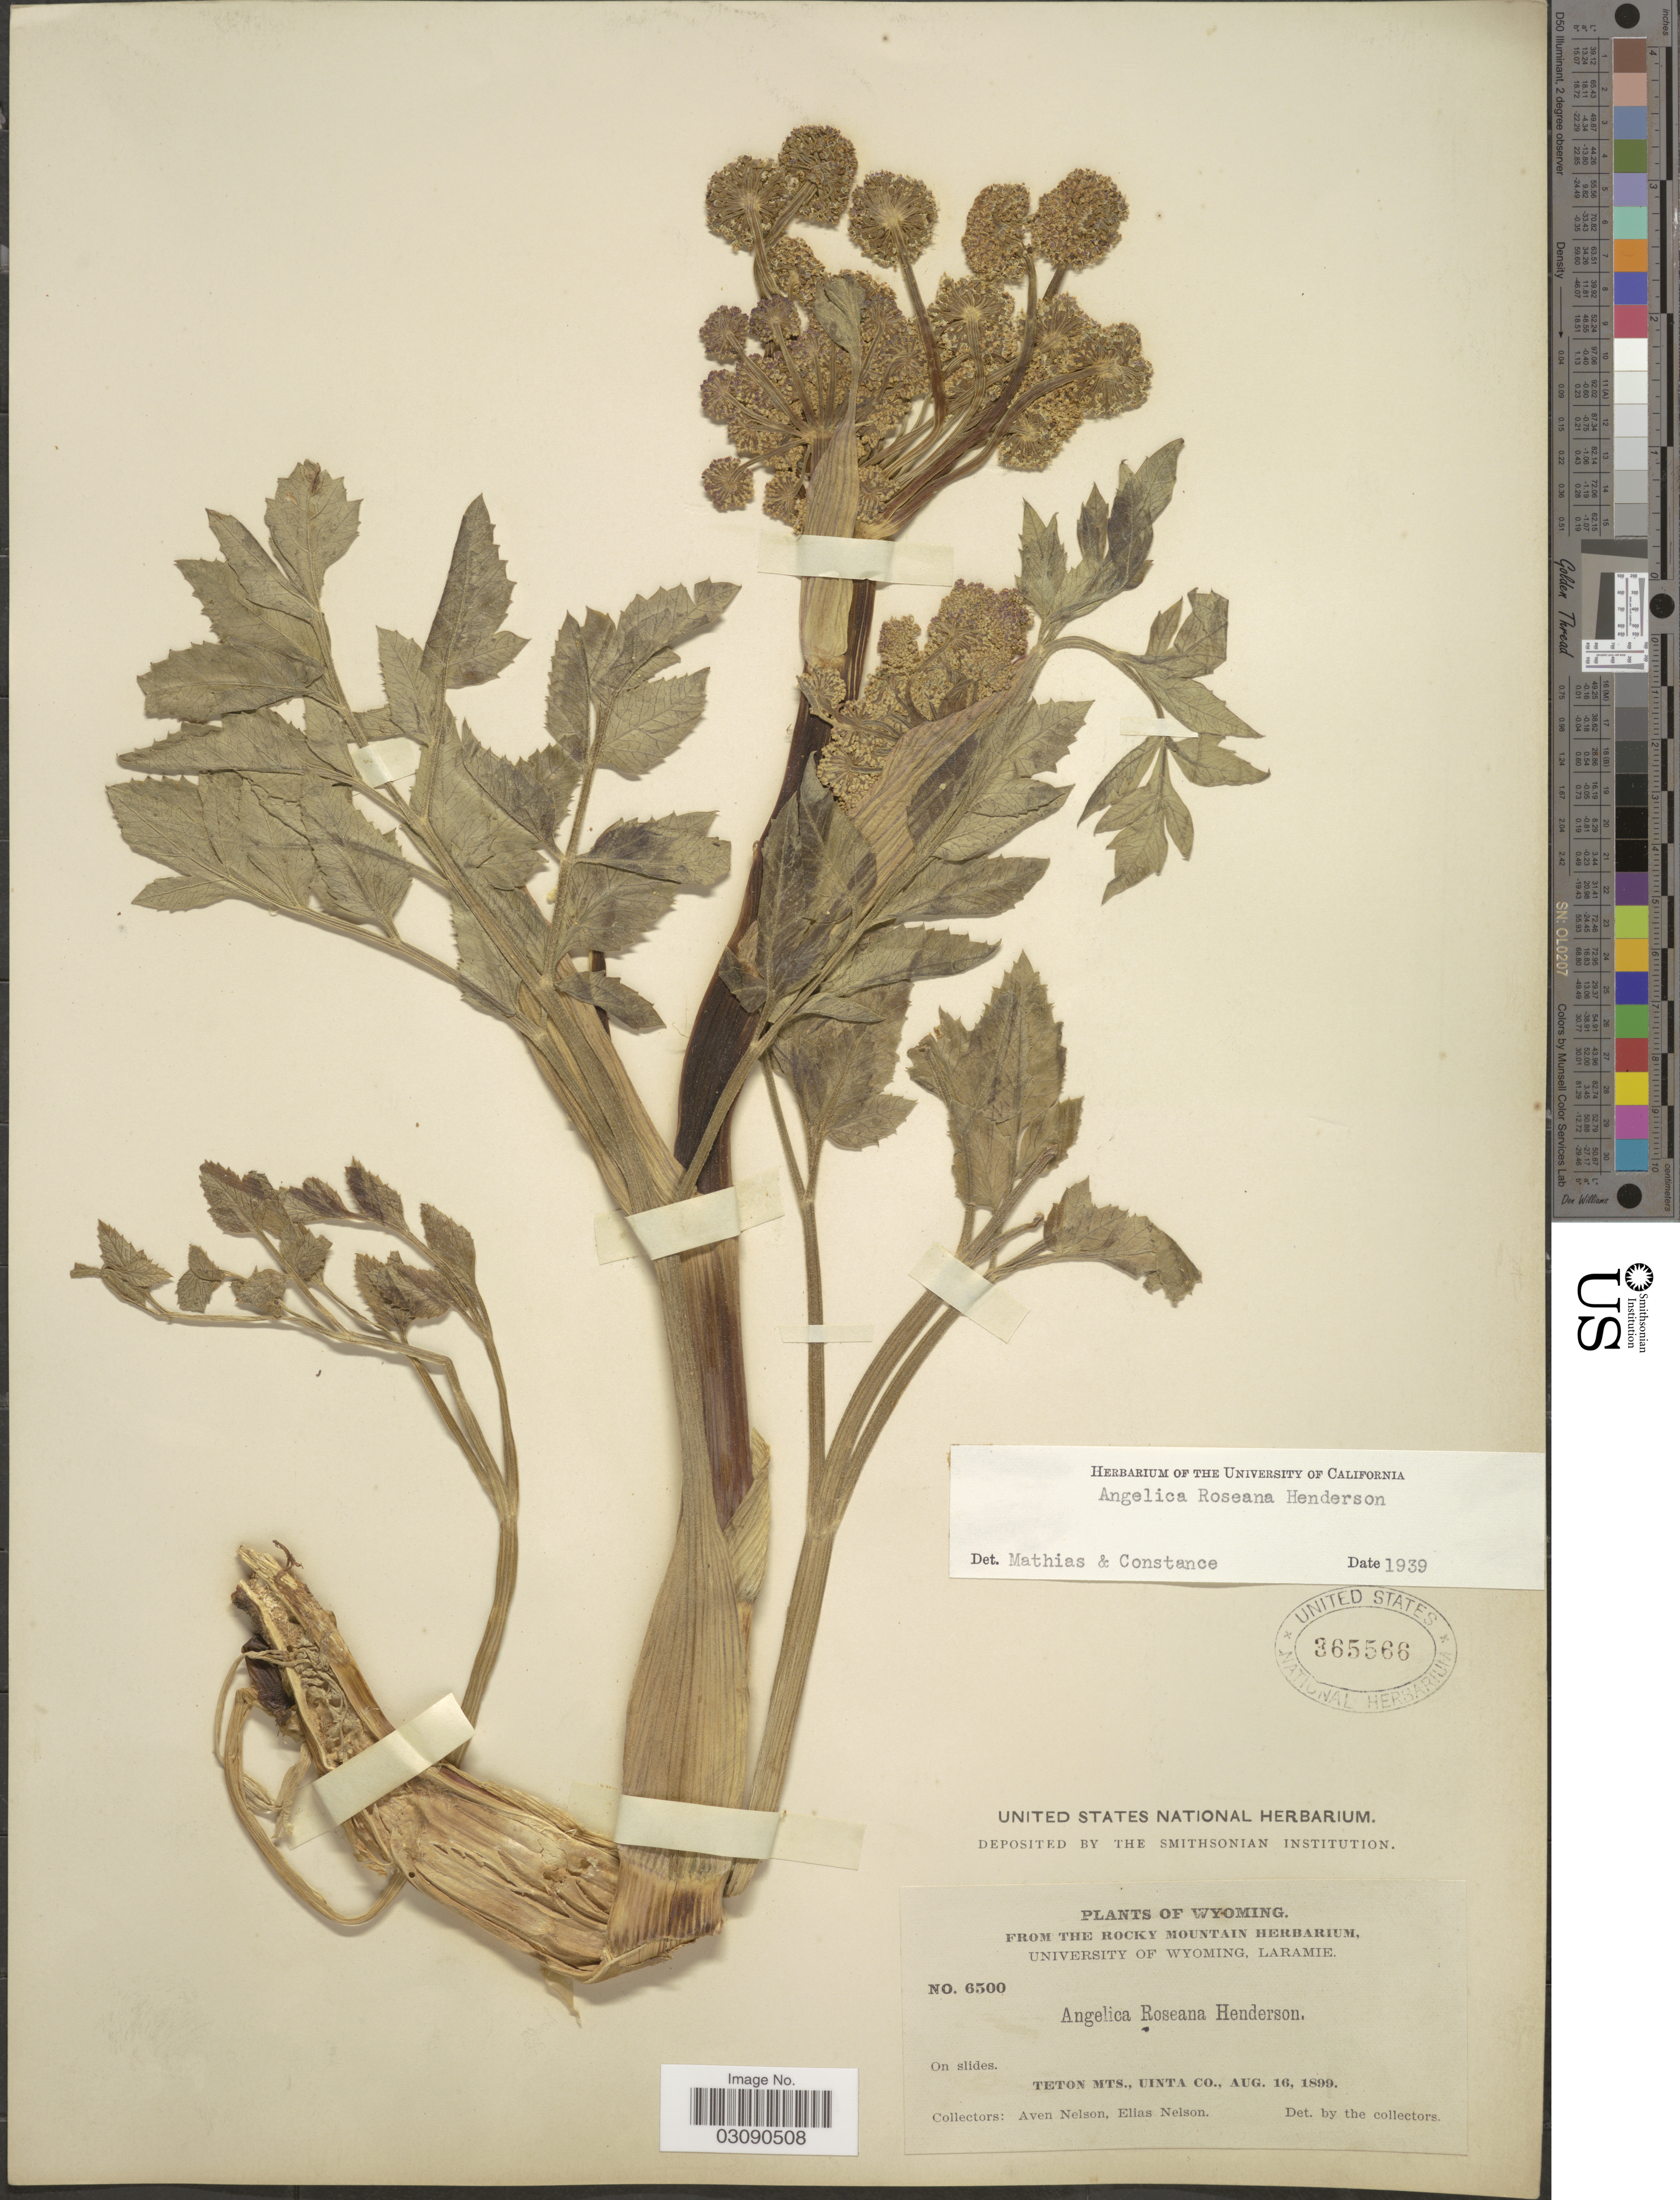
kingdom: Plantae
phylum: Tracheophyta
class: Magnoliopsida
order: Apiales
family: Apiaceae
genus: Angelica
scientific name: Angelica roseana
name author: L.F. Hend.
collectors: A. Nelson & E. Nelson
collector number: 6500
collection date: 1899-08-16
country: United States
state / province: Wyoming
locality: Teton Mts., Uinta Co.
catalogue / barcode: US 365566